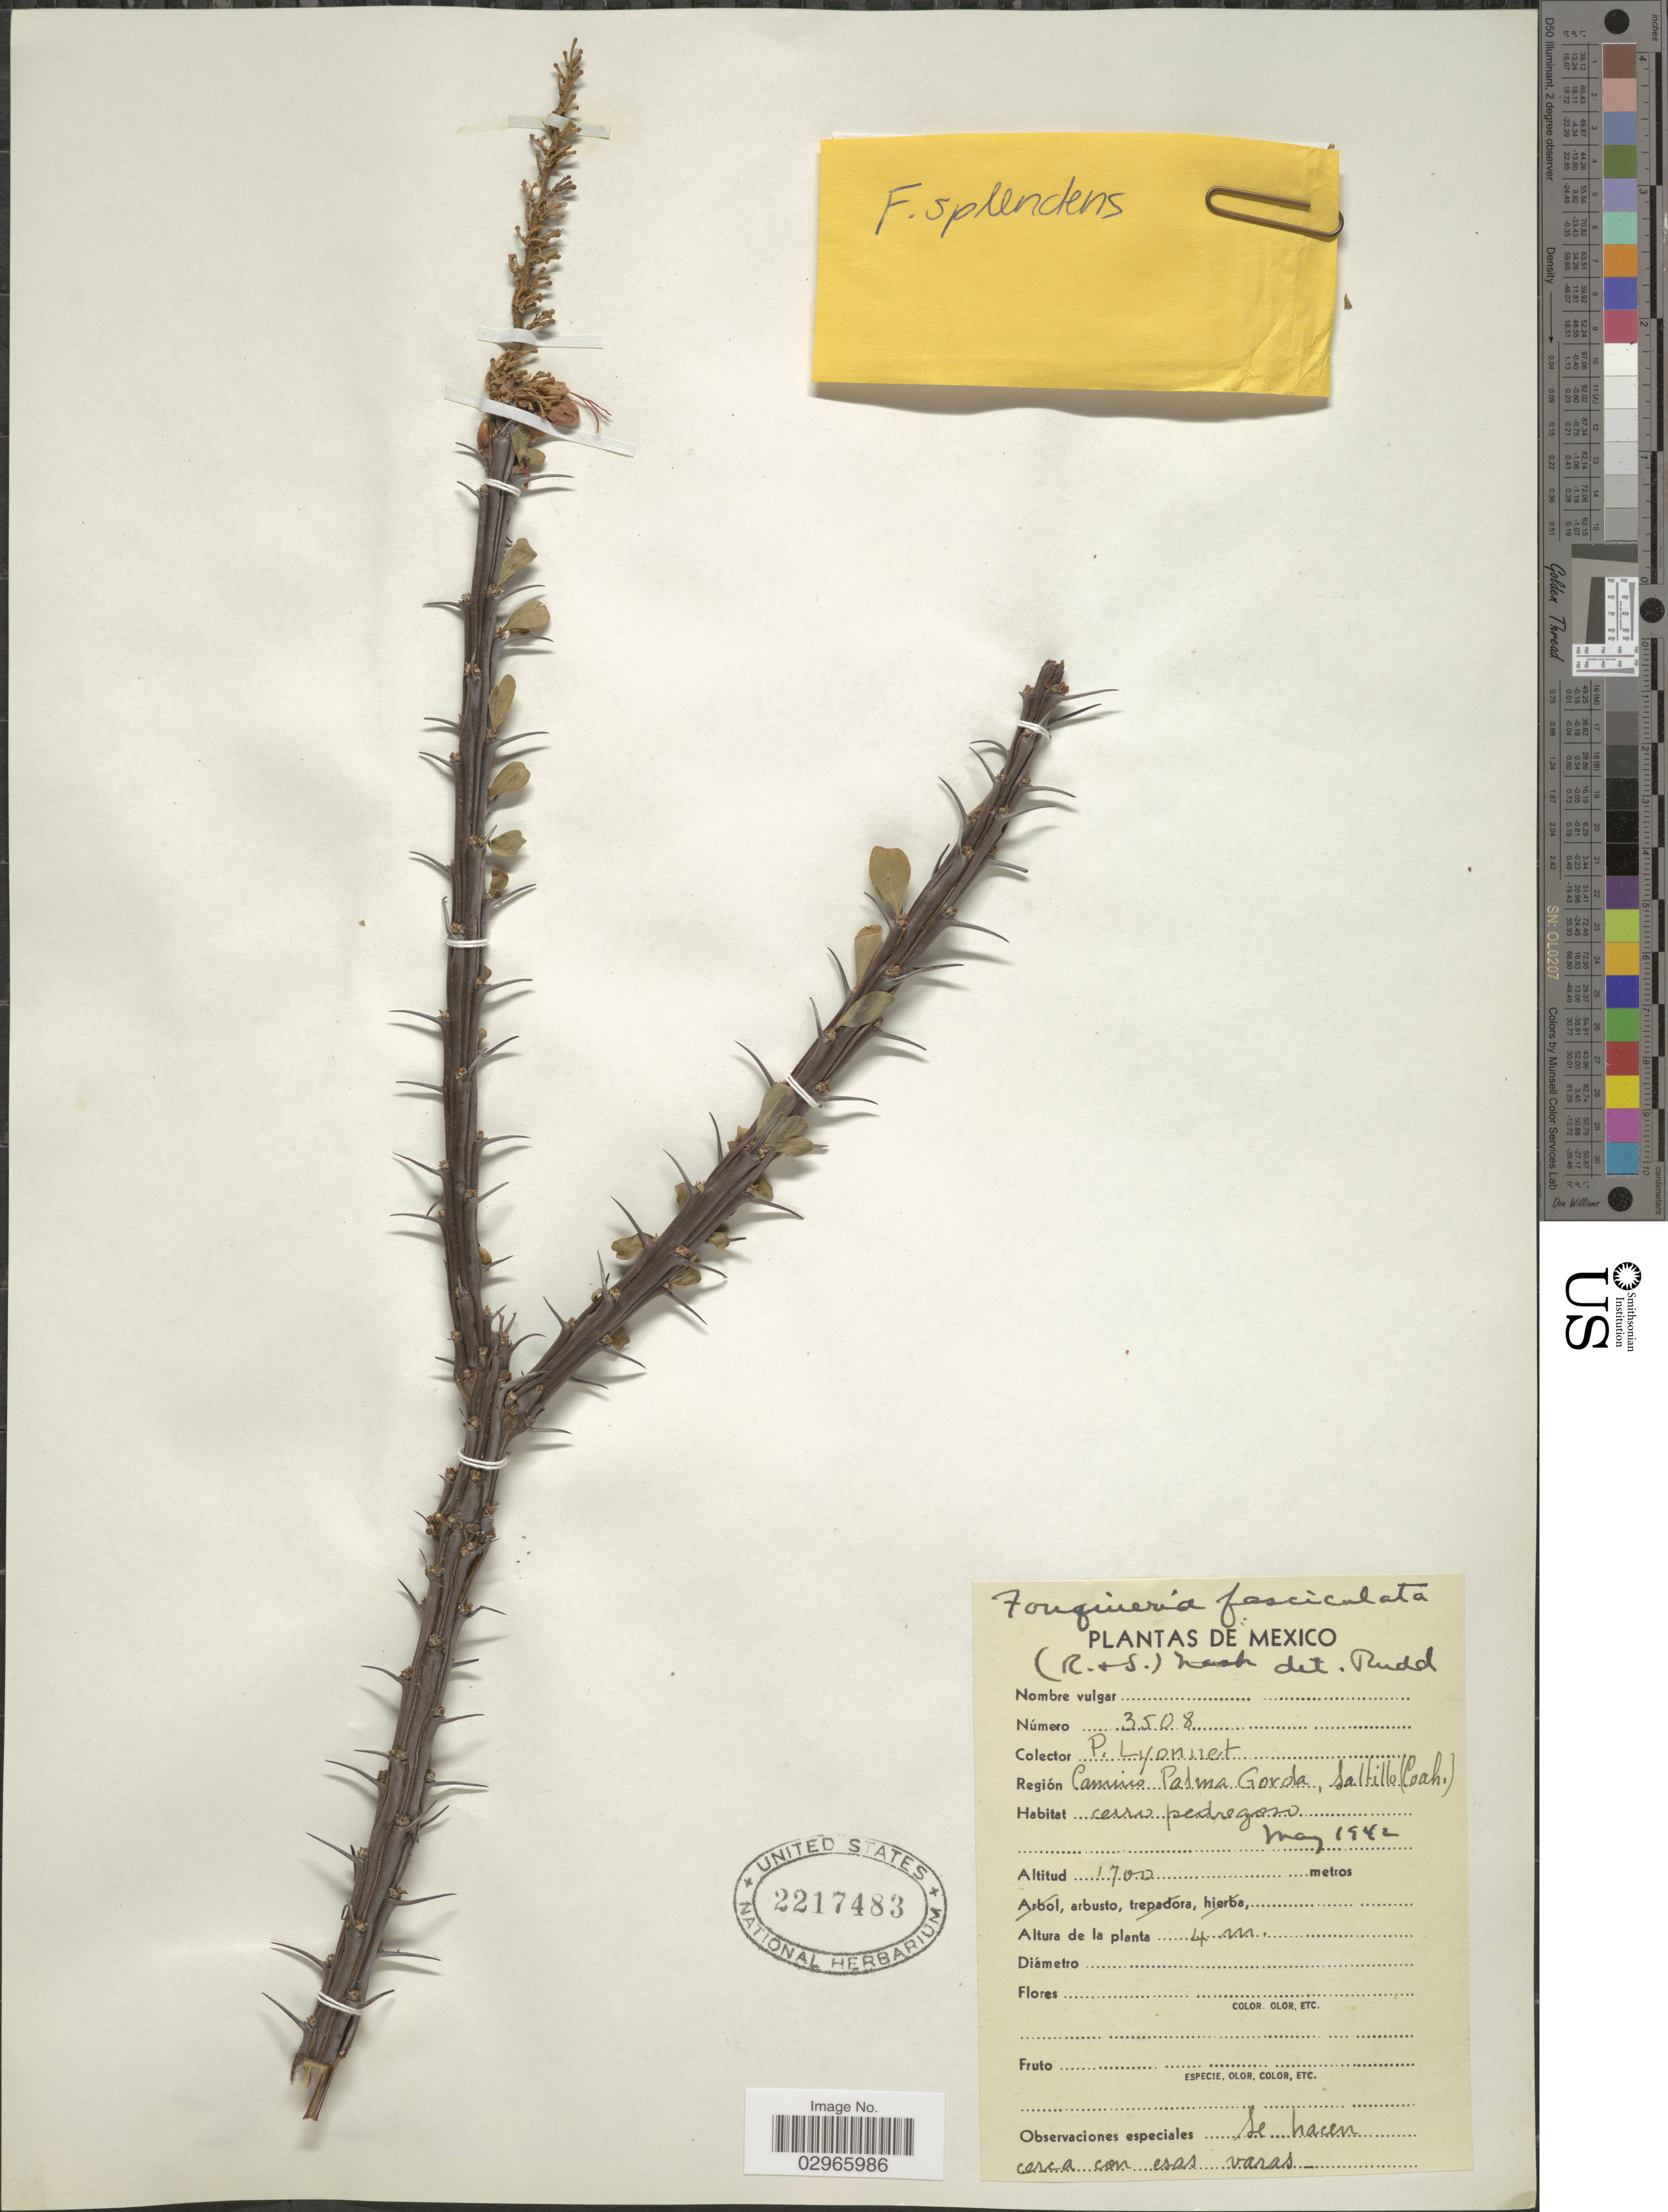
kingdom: Plantae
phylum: Tracheophyta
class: Magnoliopsida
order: Ericales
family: Fouquieriaceae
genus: Fouquieria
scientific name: Fouquieria fasciculata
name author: (Humb. ex Roem. & Schult.) Nash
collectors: P. Lyonnet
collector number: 3508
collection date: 1942-05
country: Mexico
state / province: Coahuila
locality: Camino Palma Gorda, Saltillo.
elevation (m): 1700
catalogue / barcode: US 2217483